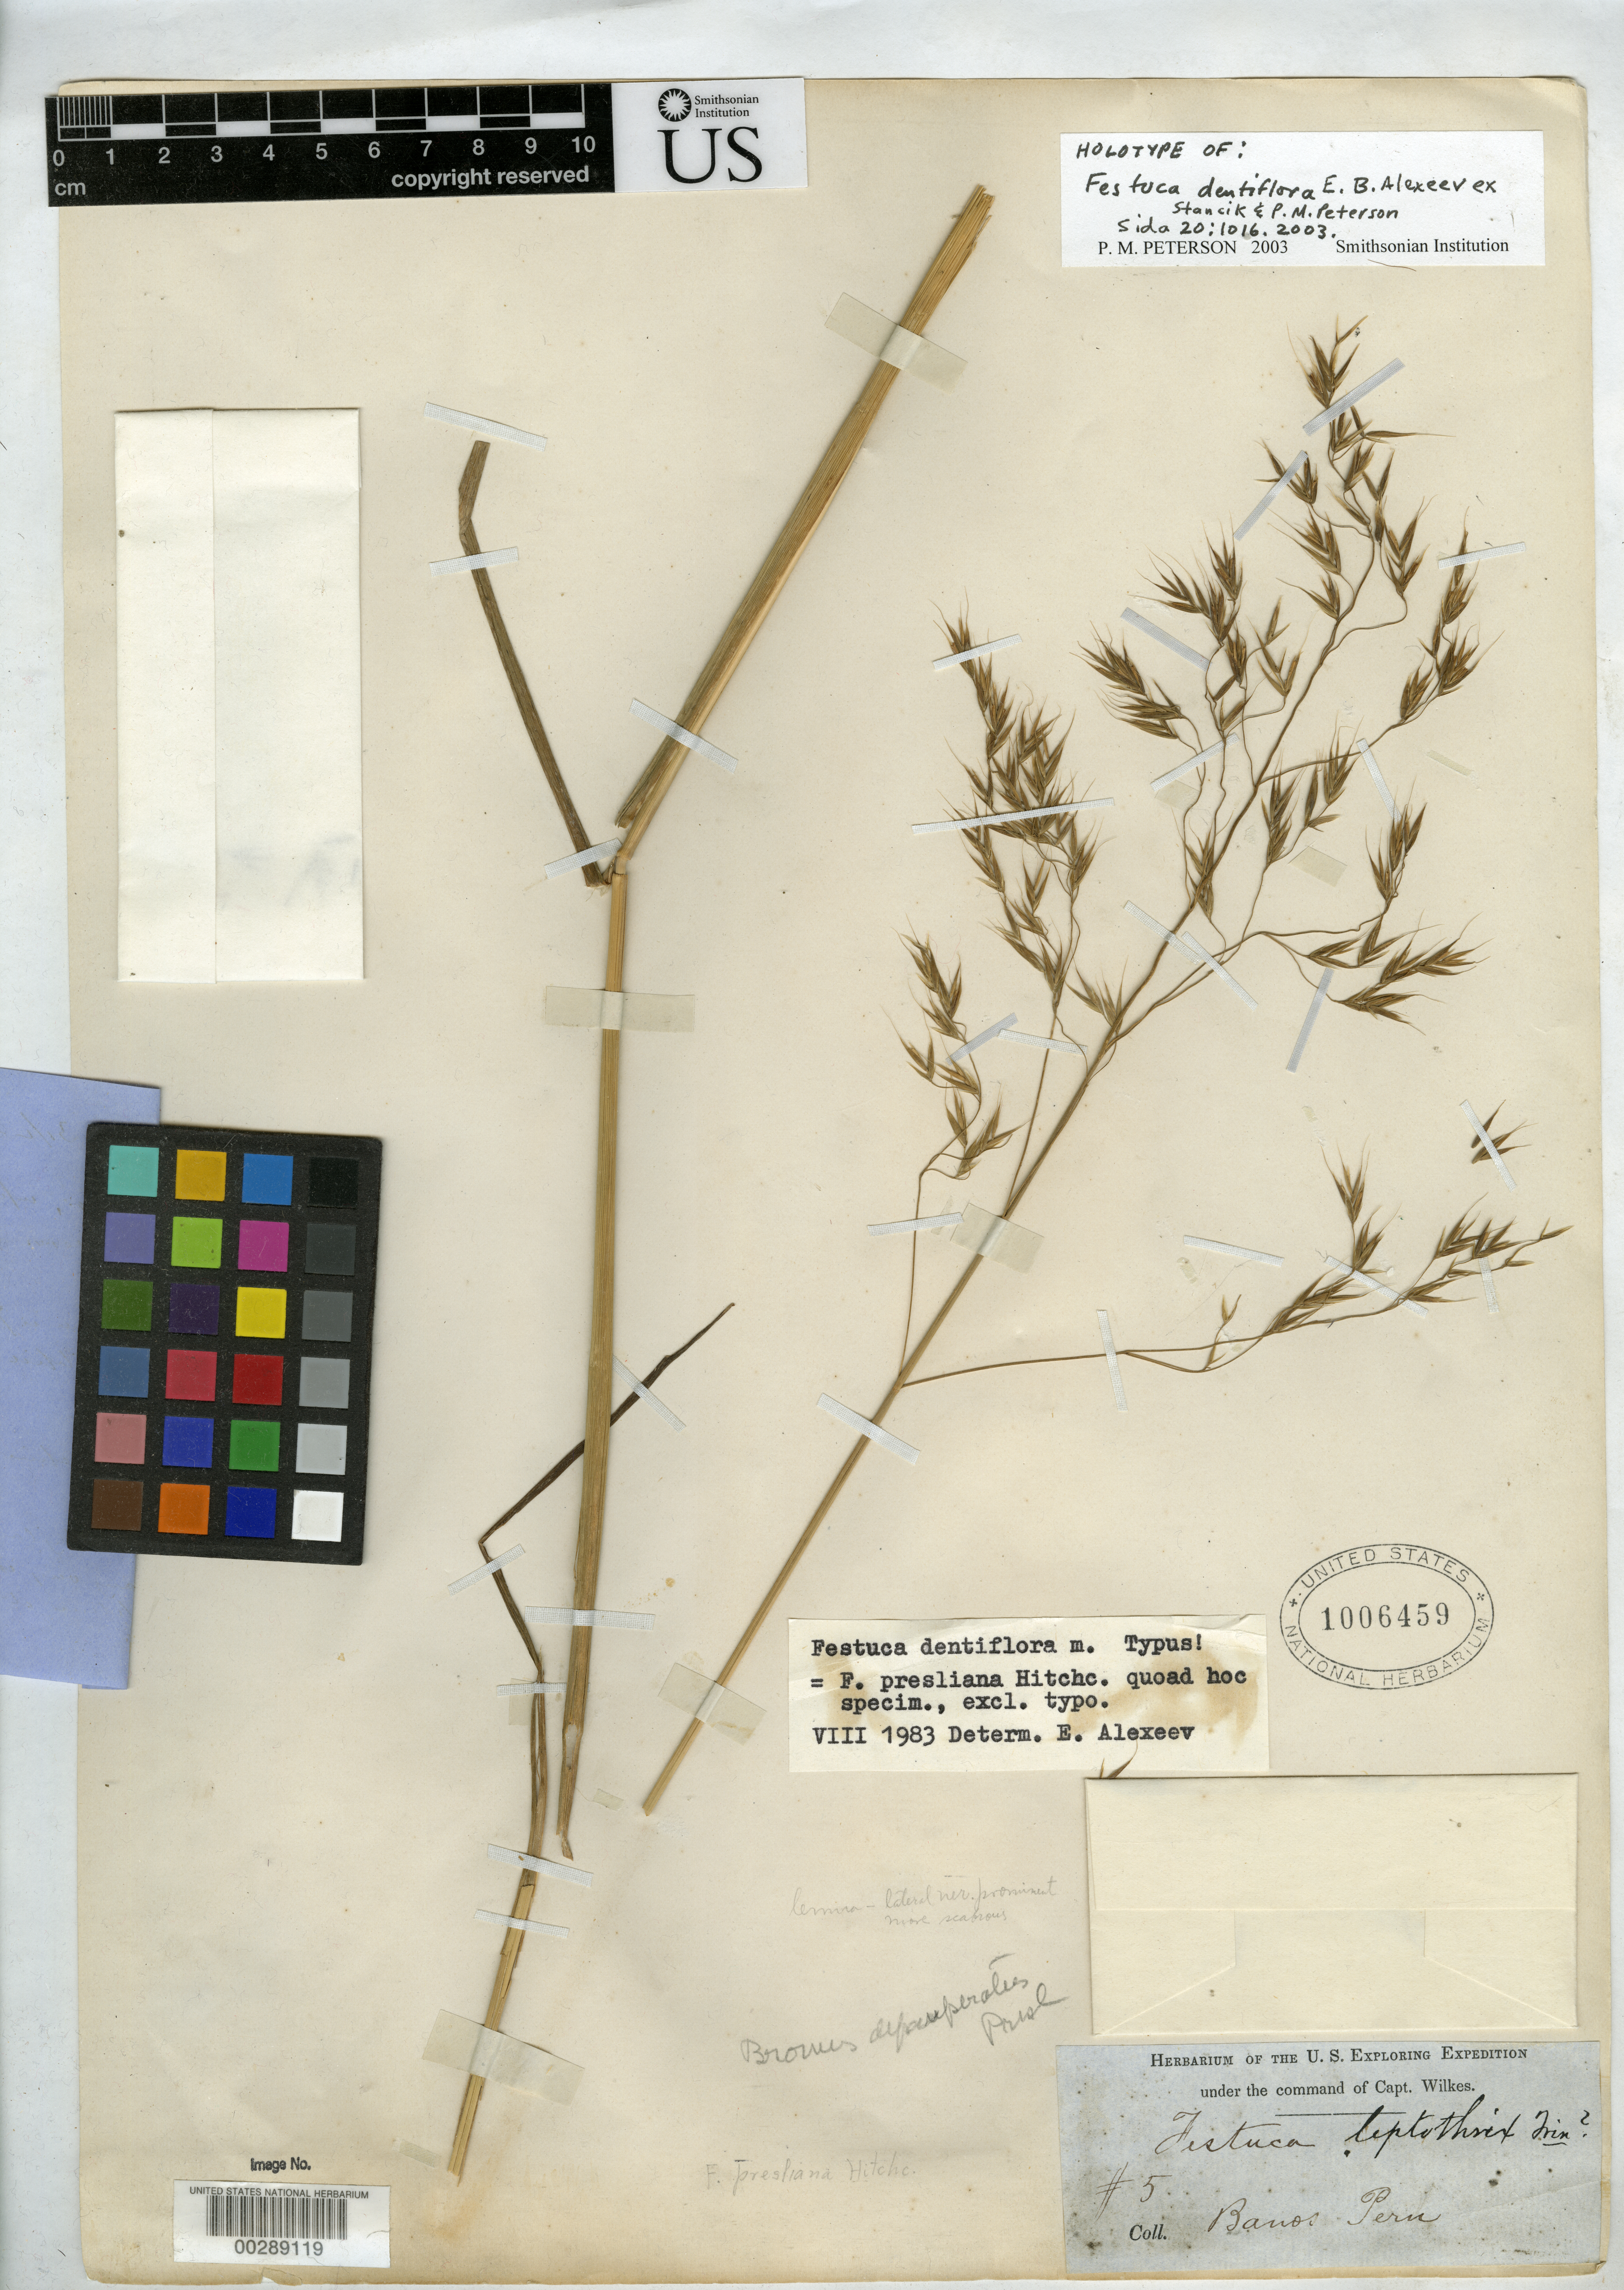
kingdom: Plantae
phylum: Tracheophyta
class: Liliopsida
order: Poales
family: Poaceae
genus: Festuca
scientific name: Festuca dentiflora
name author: E.B. Alexeev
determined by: Peterson, Paul M., (BOT), Smithsonian Institution - National Museum of Natural History (UNITED STATES)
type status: Holotype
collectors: Wilkes Explor. Exped.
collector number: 5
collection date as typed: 1838 to -- --- 1842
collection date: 1838/1842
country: Peru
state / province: Huánuco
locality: Prov. Baños.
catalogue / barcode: US 1006459